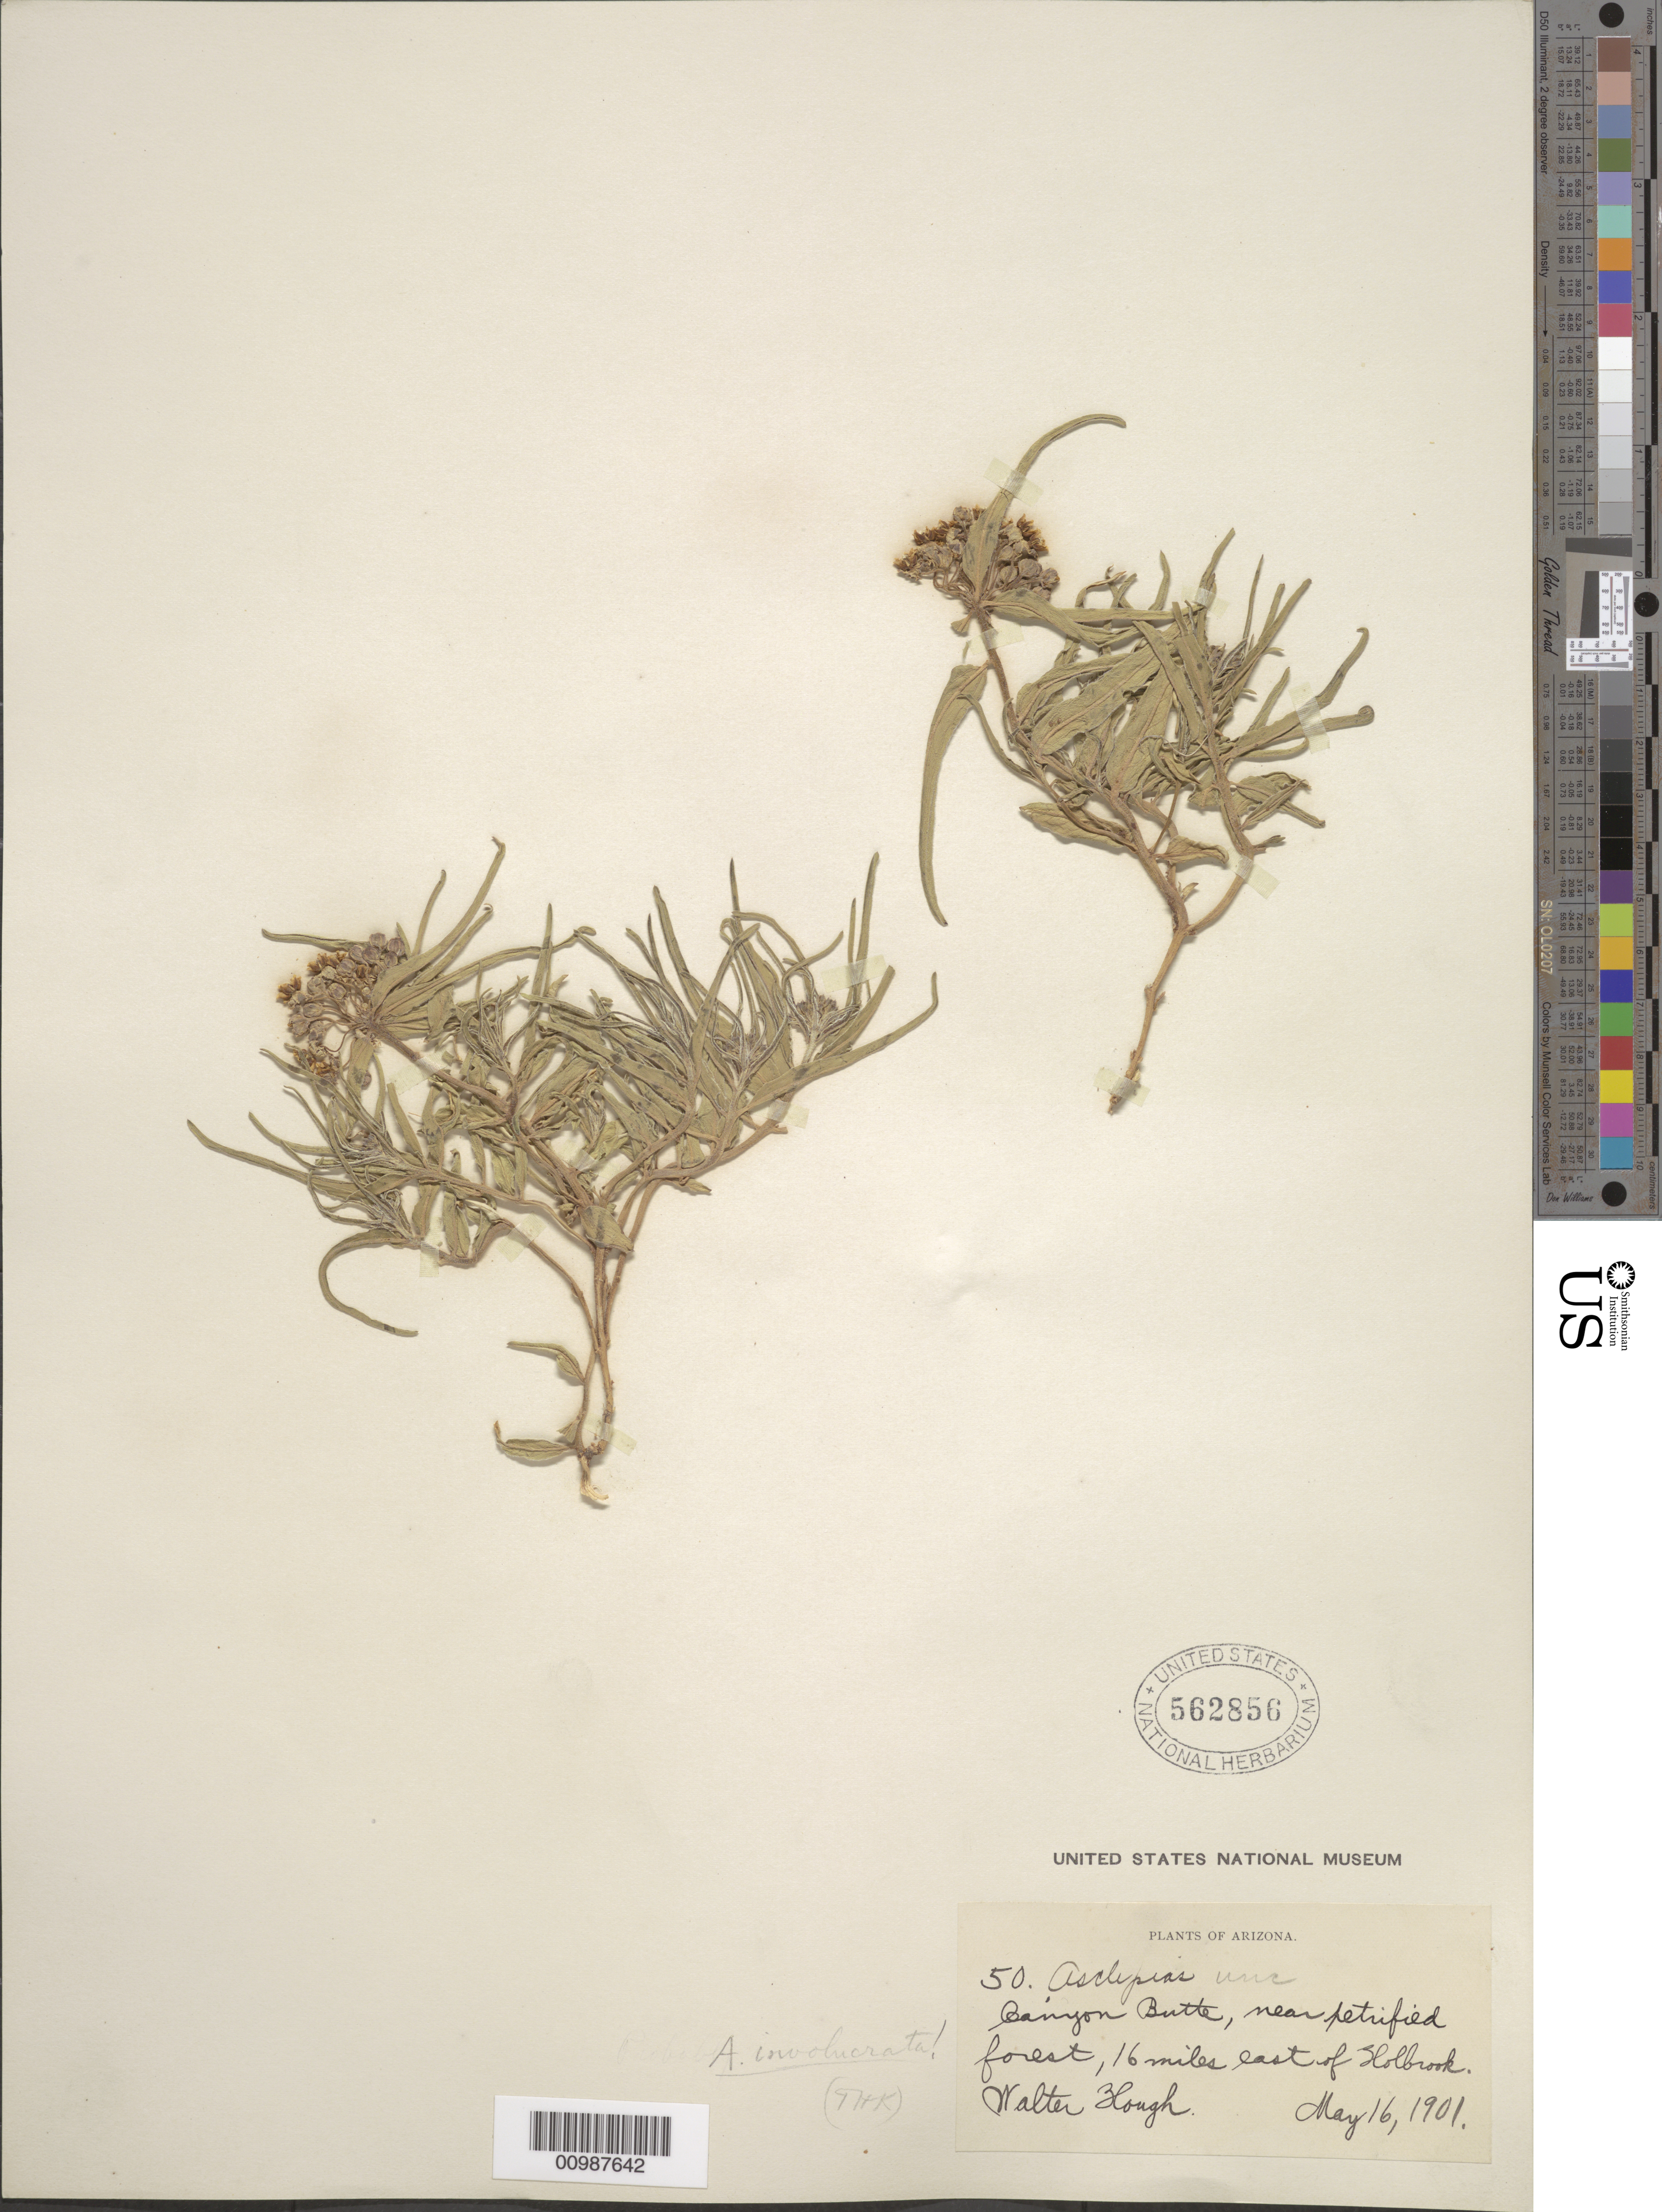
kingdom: Plantae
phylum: Tracheophyta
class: Magnoliopsida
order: Gentianales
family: Apocynaceae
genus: Asclepias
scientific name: Asclepias involucrata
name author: Engelm. ex Torr.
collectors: W. Hough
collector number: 50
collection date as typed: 16 May 1901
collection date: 1901-05-16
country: United States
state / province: Arizona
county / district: Navajo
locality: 16 miles E of Holbrook; near petrified forest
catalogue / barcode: US 562856